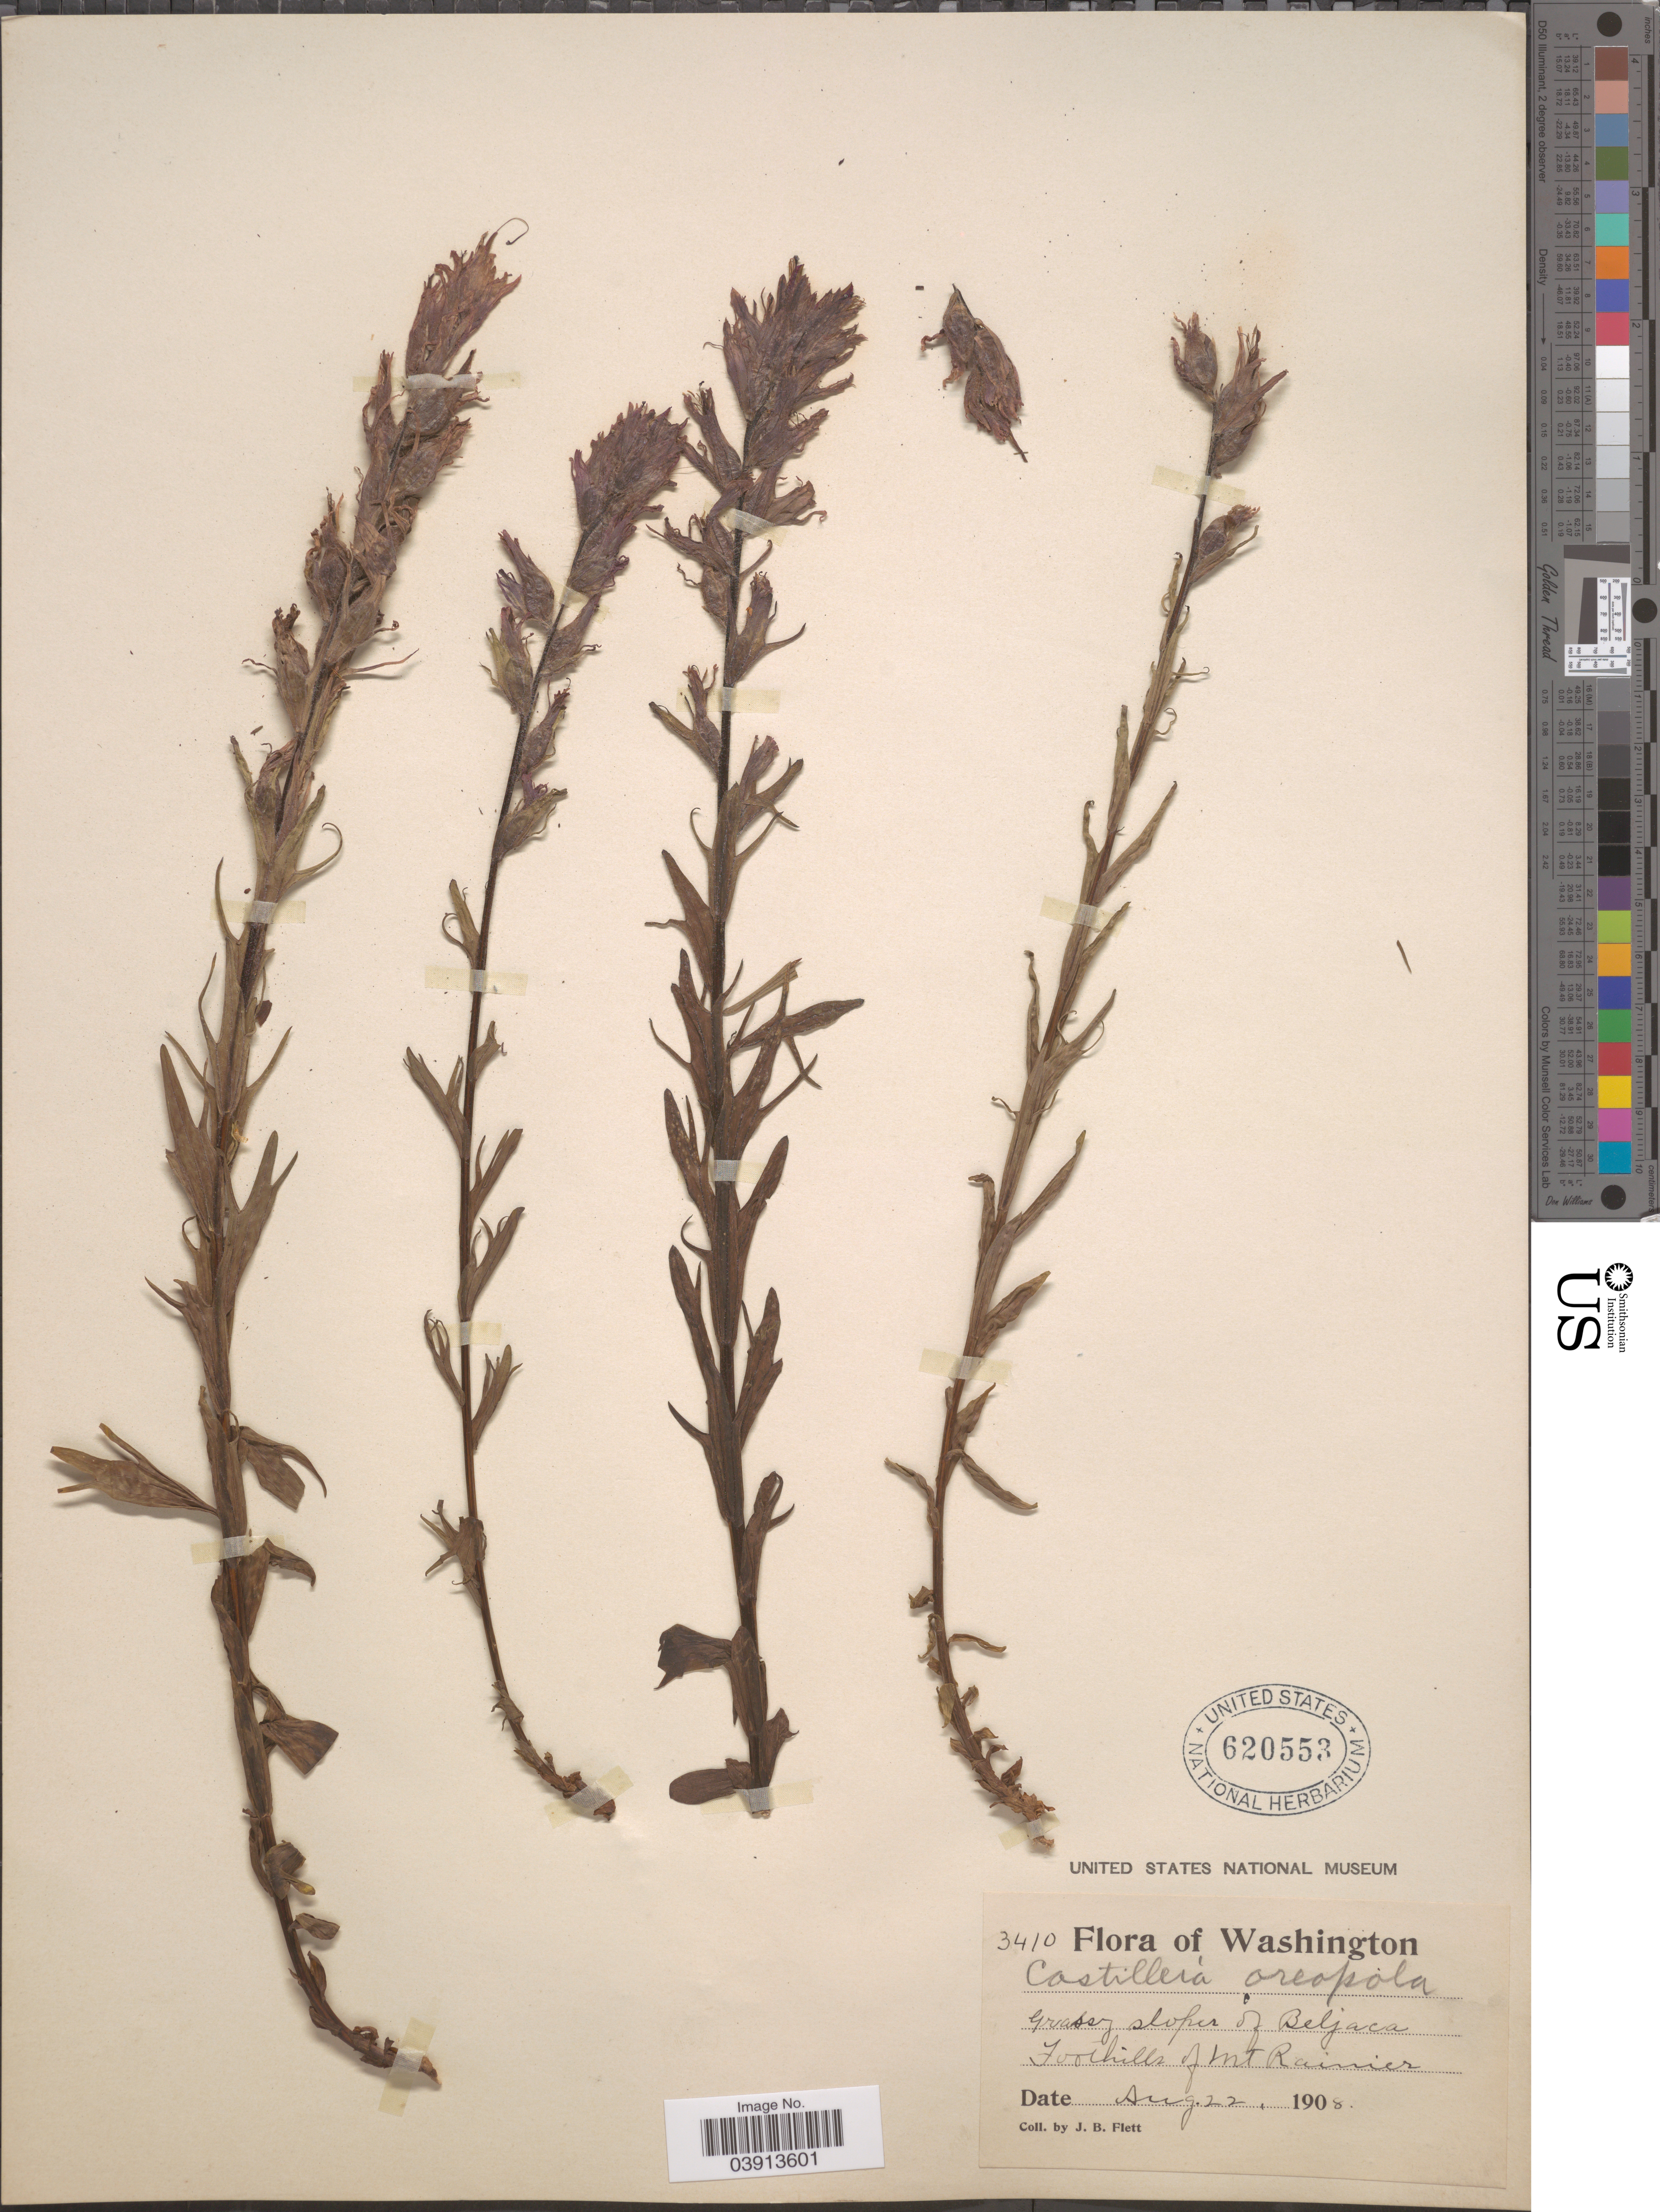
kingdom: Plantae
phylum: Tracheophyta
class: Magnoliopsida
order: Lamiales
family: Orobanchaceae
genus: Castilleja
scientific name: Castilleja parviflora var. oreopola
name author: (Greenm.) Ownbey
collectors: J. Flett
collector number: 3410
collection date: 1908-08-22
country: United States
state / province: Washington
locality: Grassy slopes of Beljaca Foothills of Mt. Rainier.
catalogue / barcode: US 620553